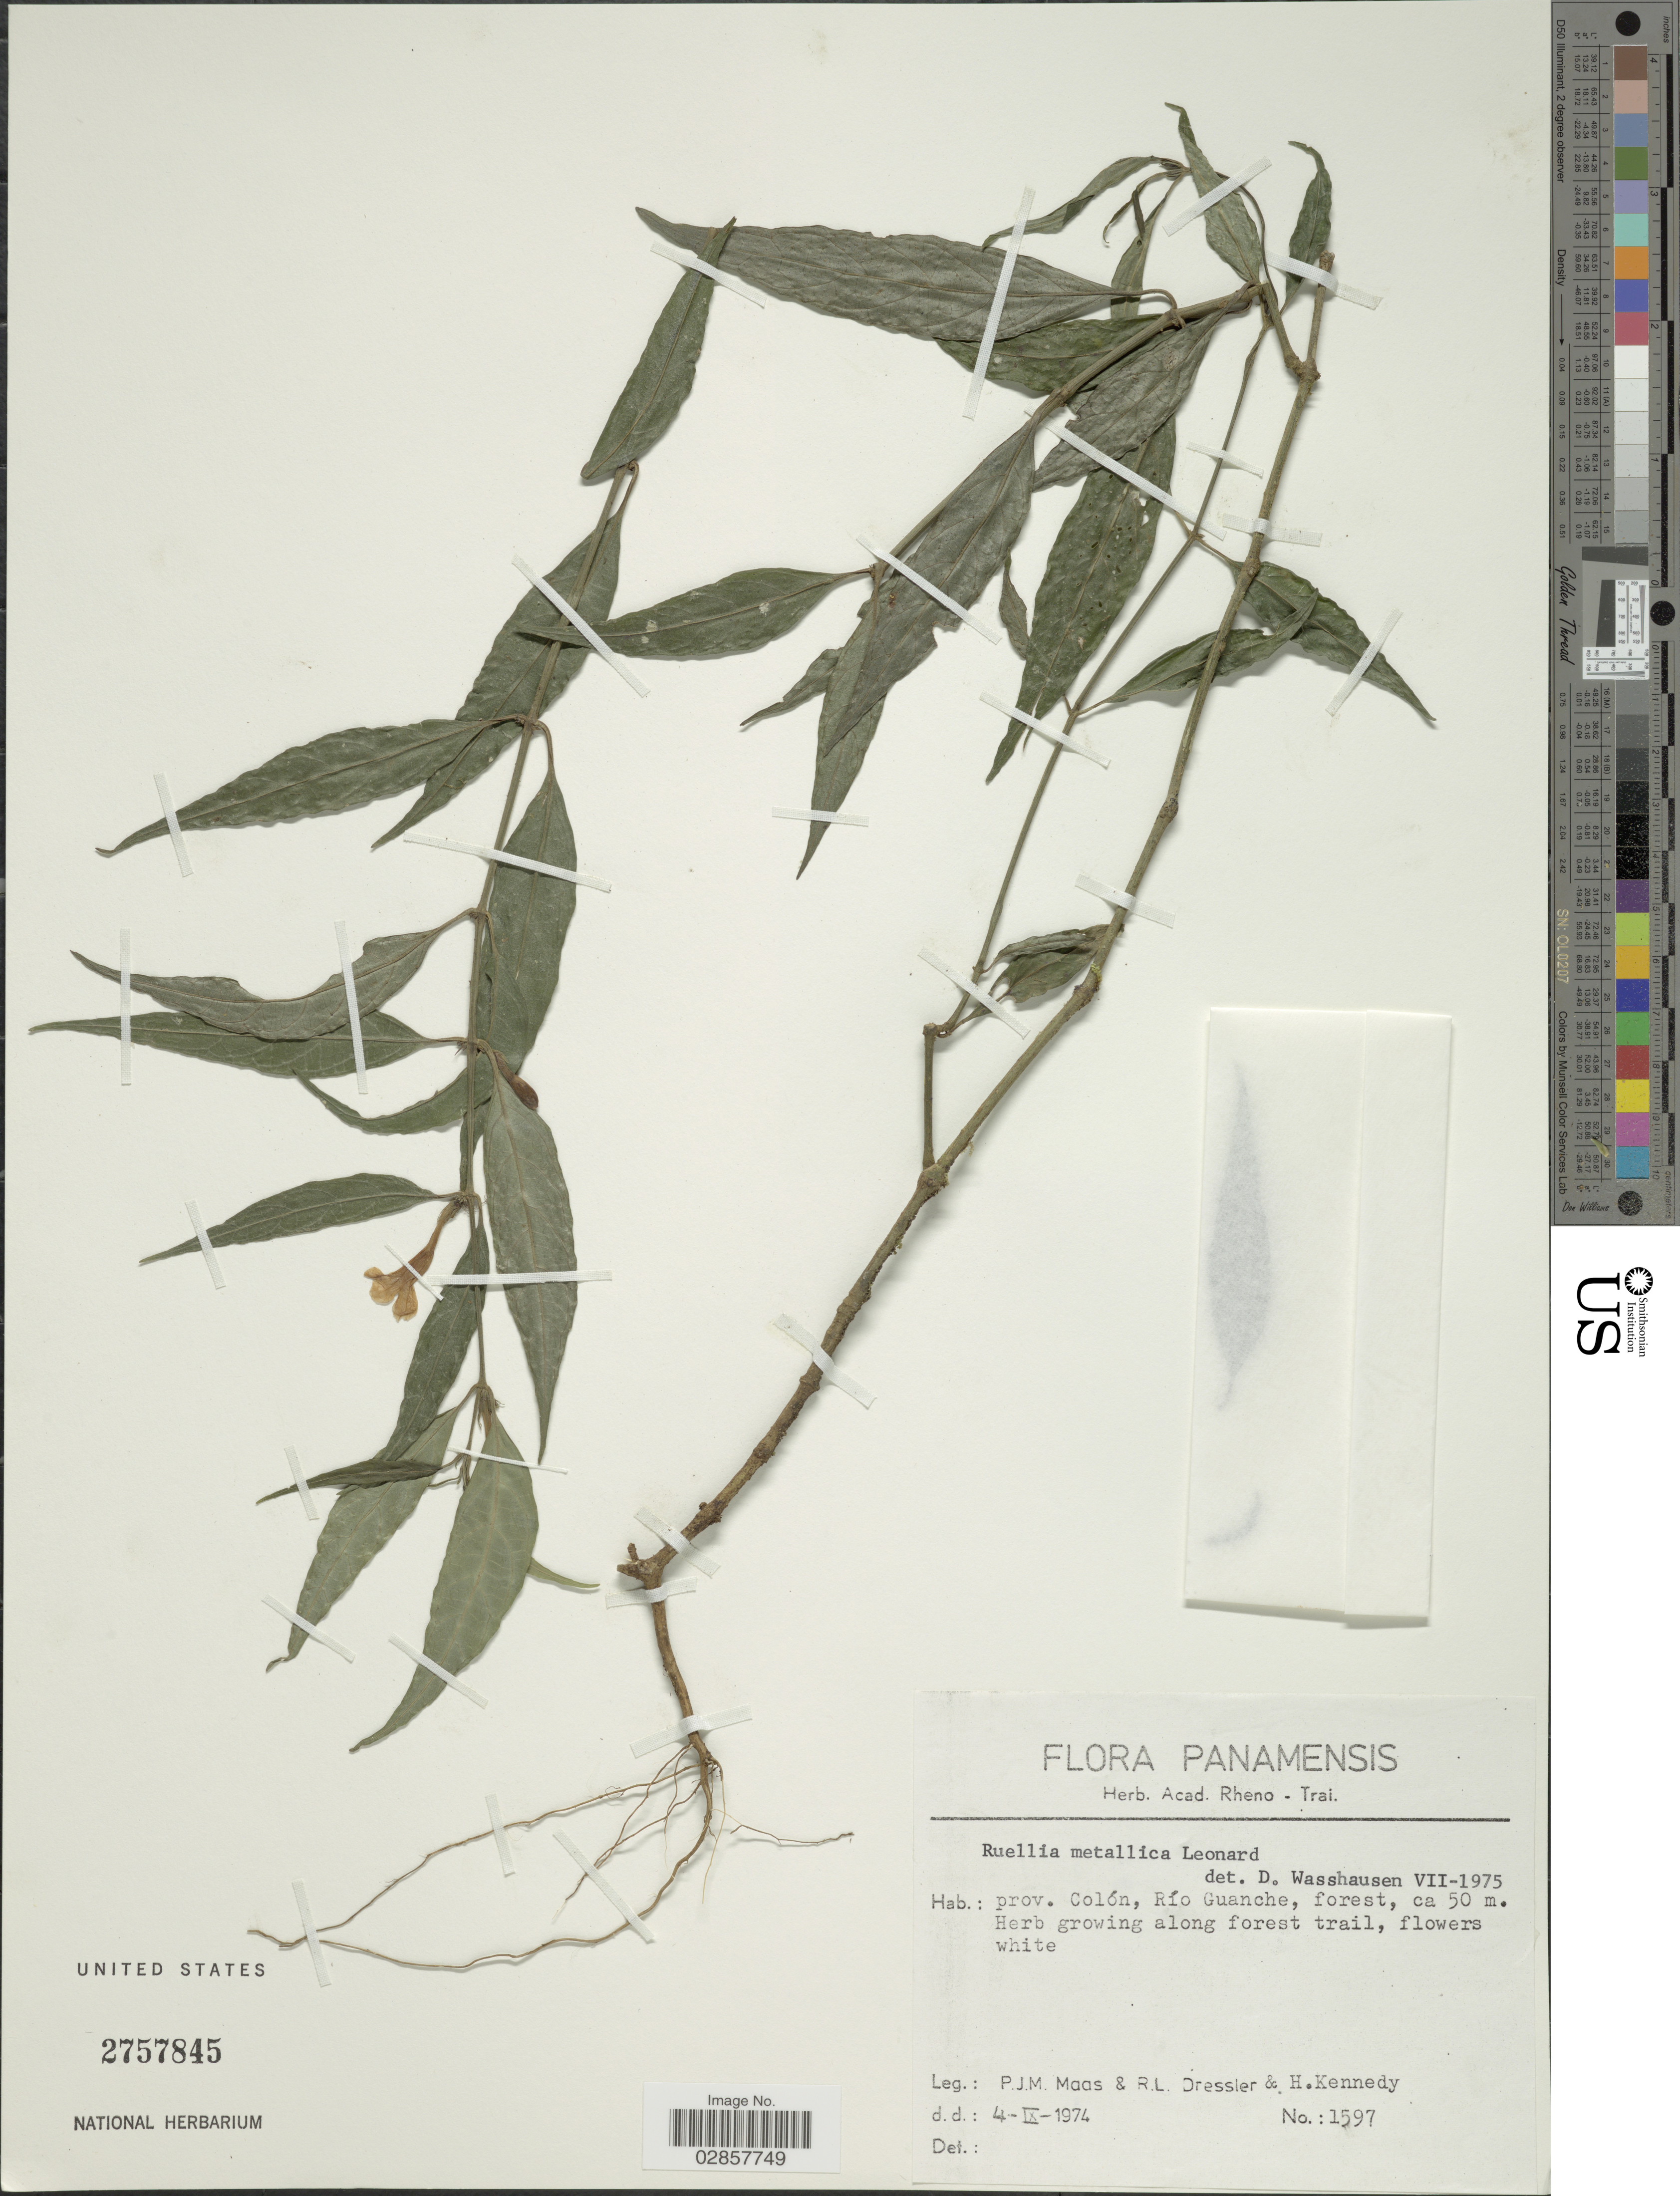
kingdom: Plantae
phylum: Tracheophyta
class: Magnoliopsida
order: Lamiales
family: Acanthaceae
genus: Ruellia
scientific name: Ruellia metallica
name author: Leonard in Standl.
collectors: P. Maas, R. Dressler & H. Kennedy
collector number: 1597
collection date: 1974-09-04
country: Panama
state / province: Colón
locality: Río Guanche, forest.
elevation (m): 50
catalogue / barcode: US 2757845